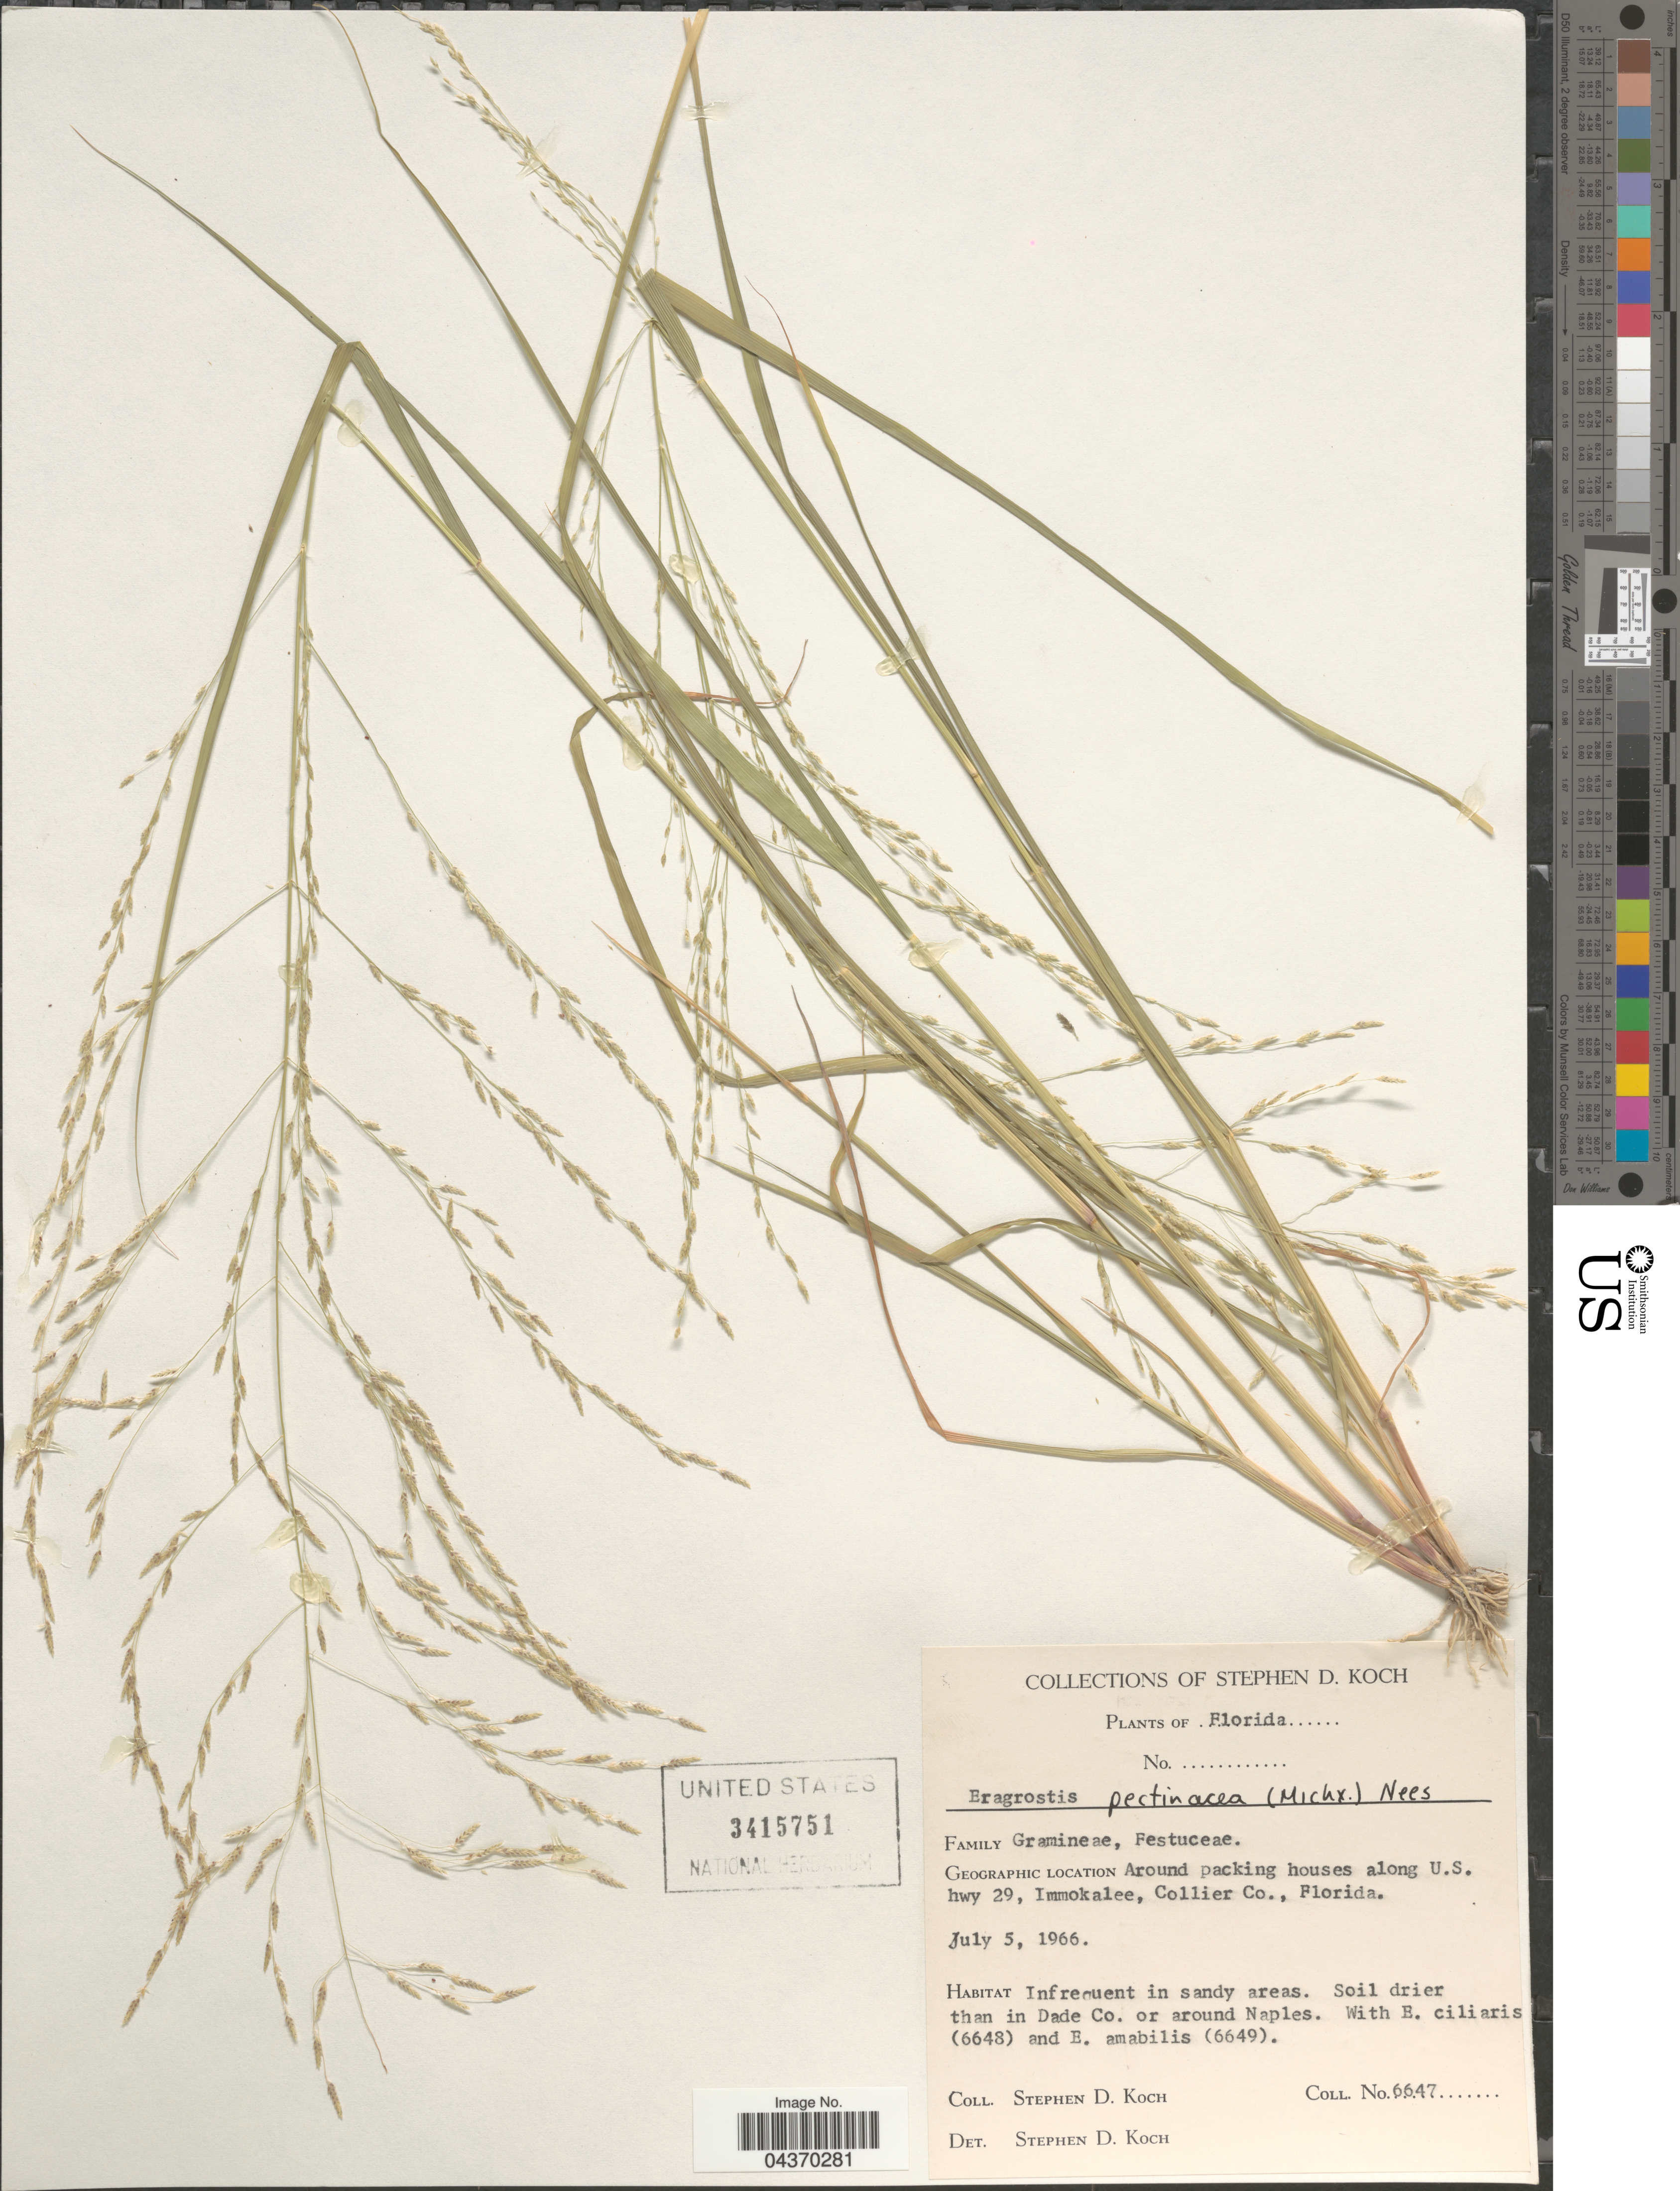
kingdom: Plantae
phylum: Tracheophyta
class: Liliopsida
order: Poales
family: Poaceae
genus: Eragrostis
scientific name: Eragrostis pectinacea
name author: (Michx.) Nees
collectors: S. D. Koch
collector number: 6647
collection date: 1966-07-05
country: United States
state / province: Florida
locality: Around packing houses along U.S. hwy 29, Immokalee, Collier Co.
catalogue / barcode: US 3415751